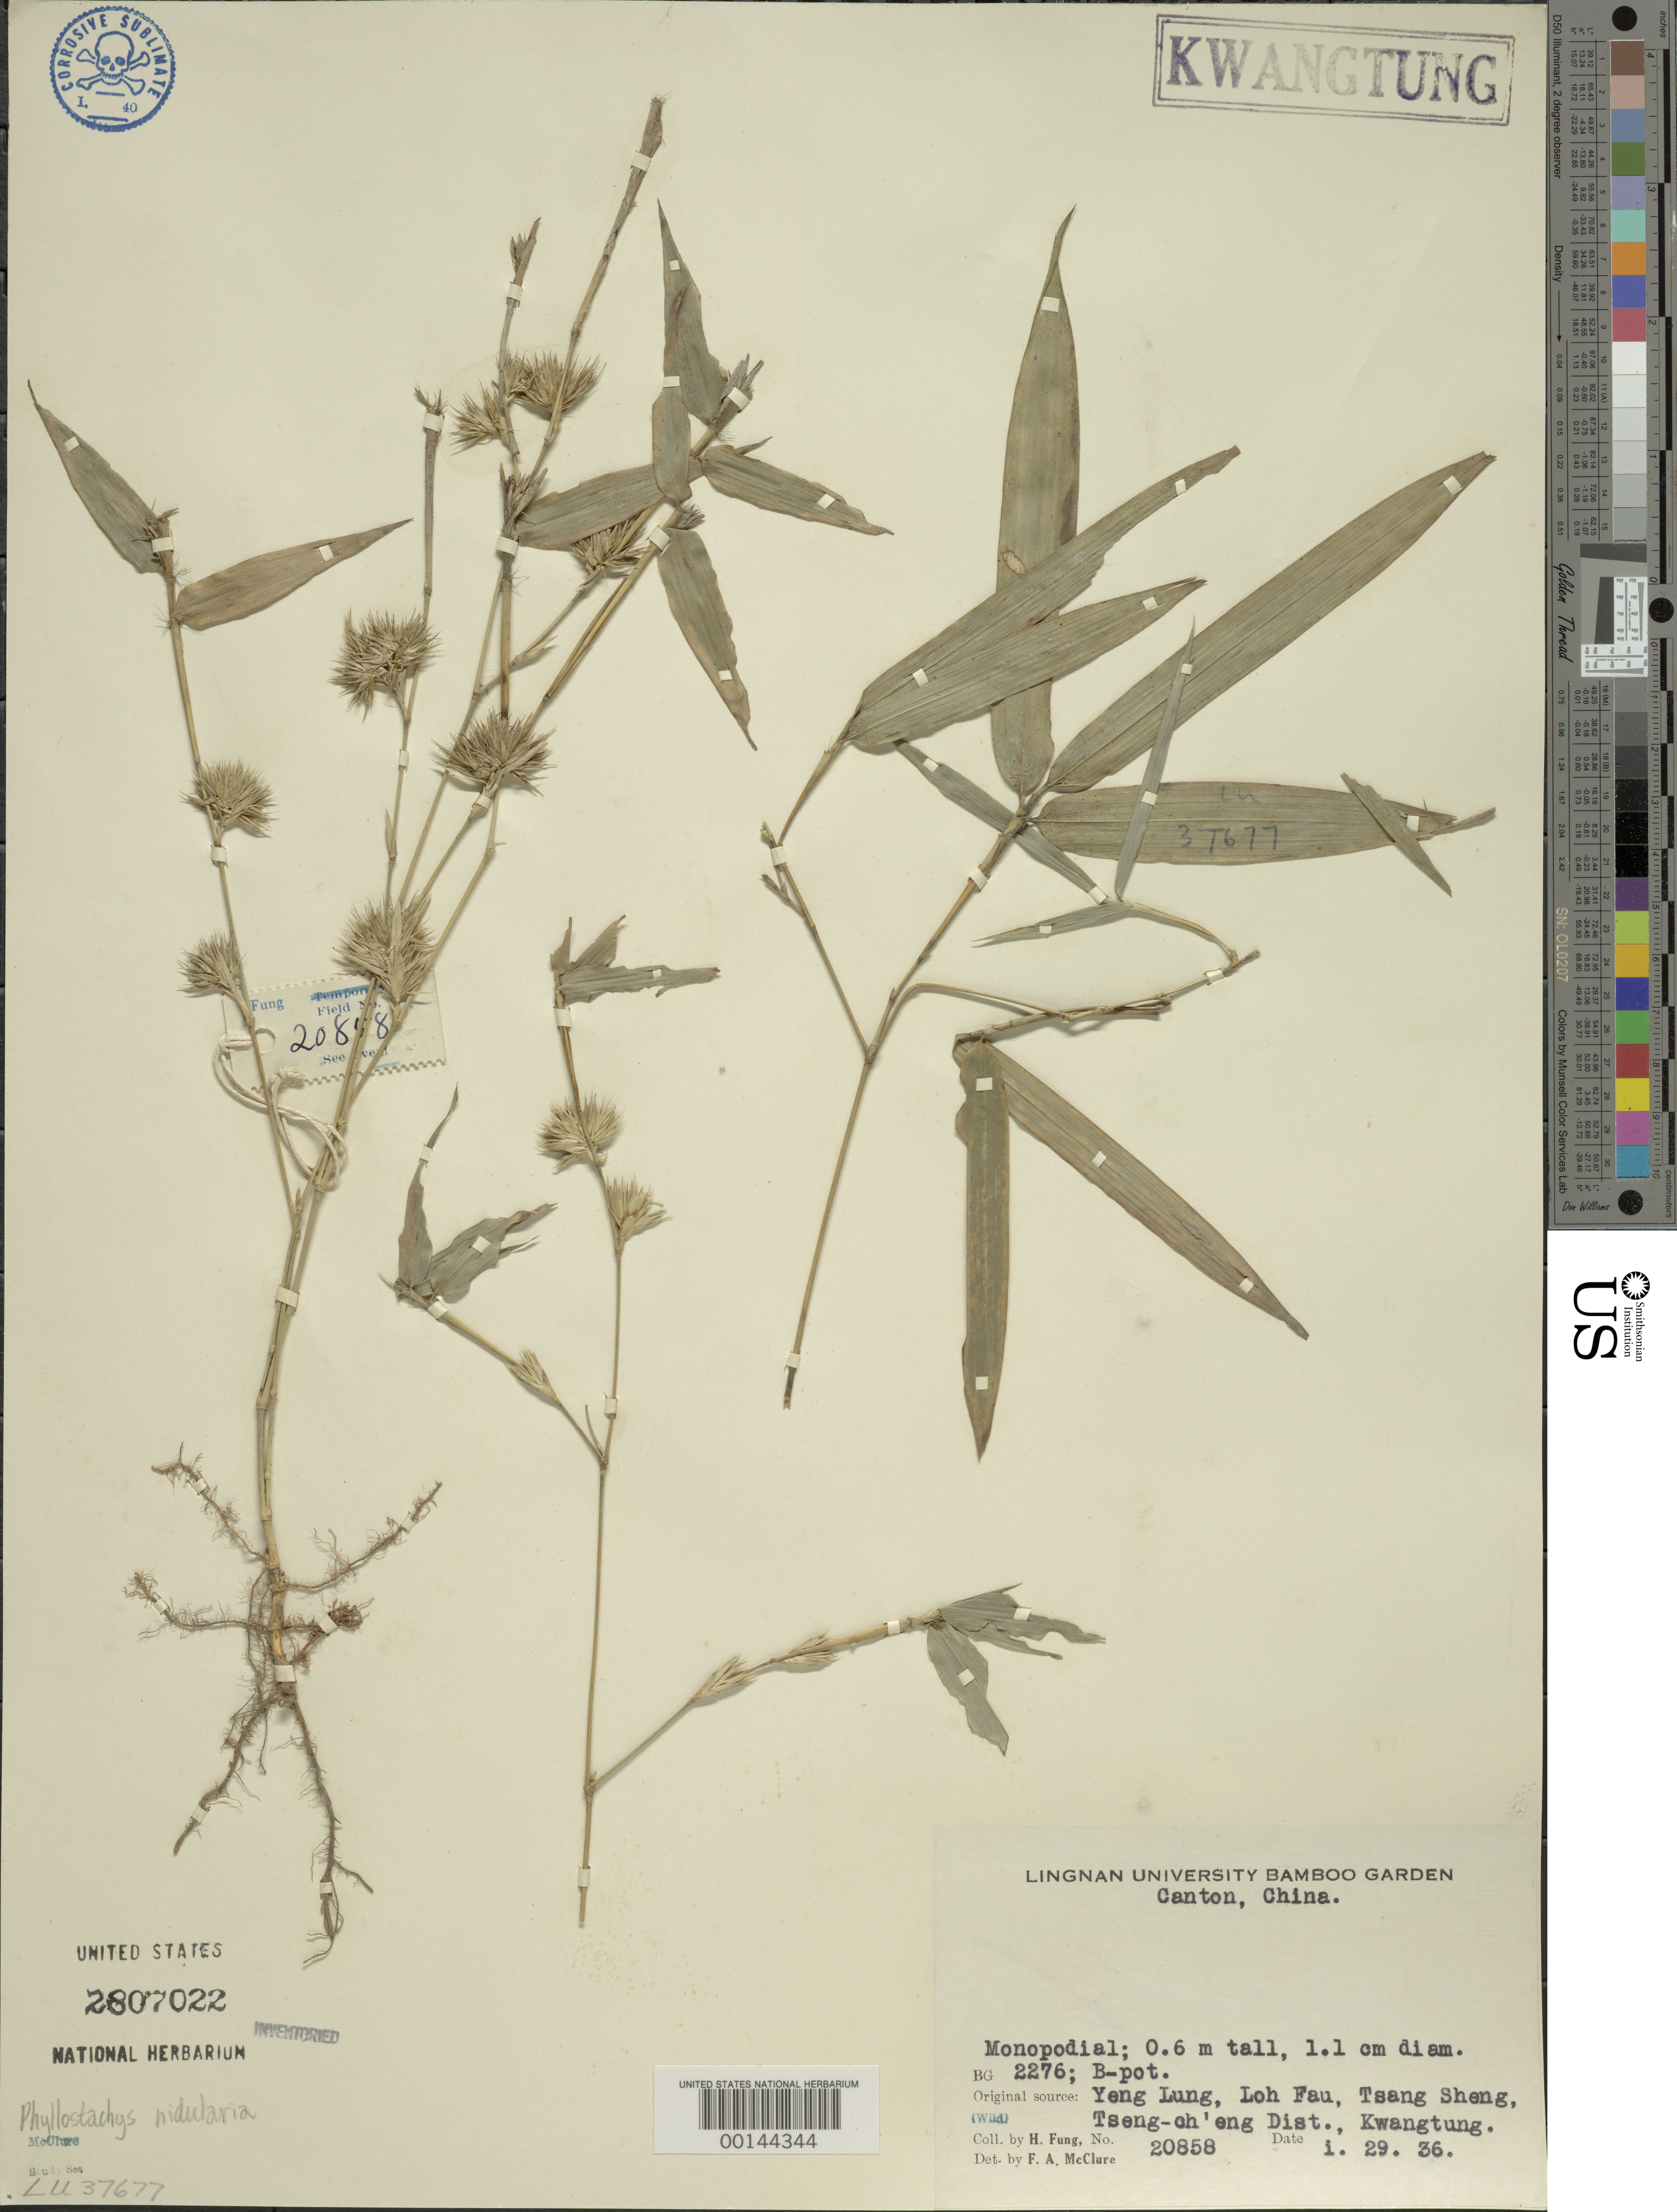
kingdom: Plantae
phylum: Tracheophyta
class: Liliopsida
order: Poales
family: Poaceae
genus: Phyllostachys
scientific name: Phyllostachys nidularia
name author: Munro ex Fenzi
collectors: H. L. Fung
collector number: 20858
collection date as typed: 29 Jan 1936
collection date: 1936-01-29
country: China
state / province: Guangdong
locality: Tseng-ch'eng, tsang sheng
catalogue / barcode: US 2807022